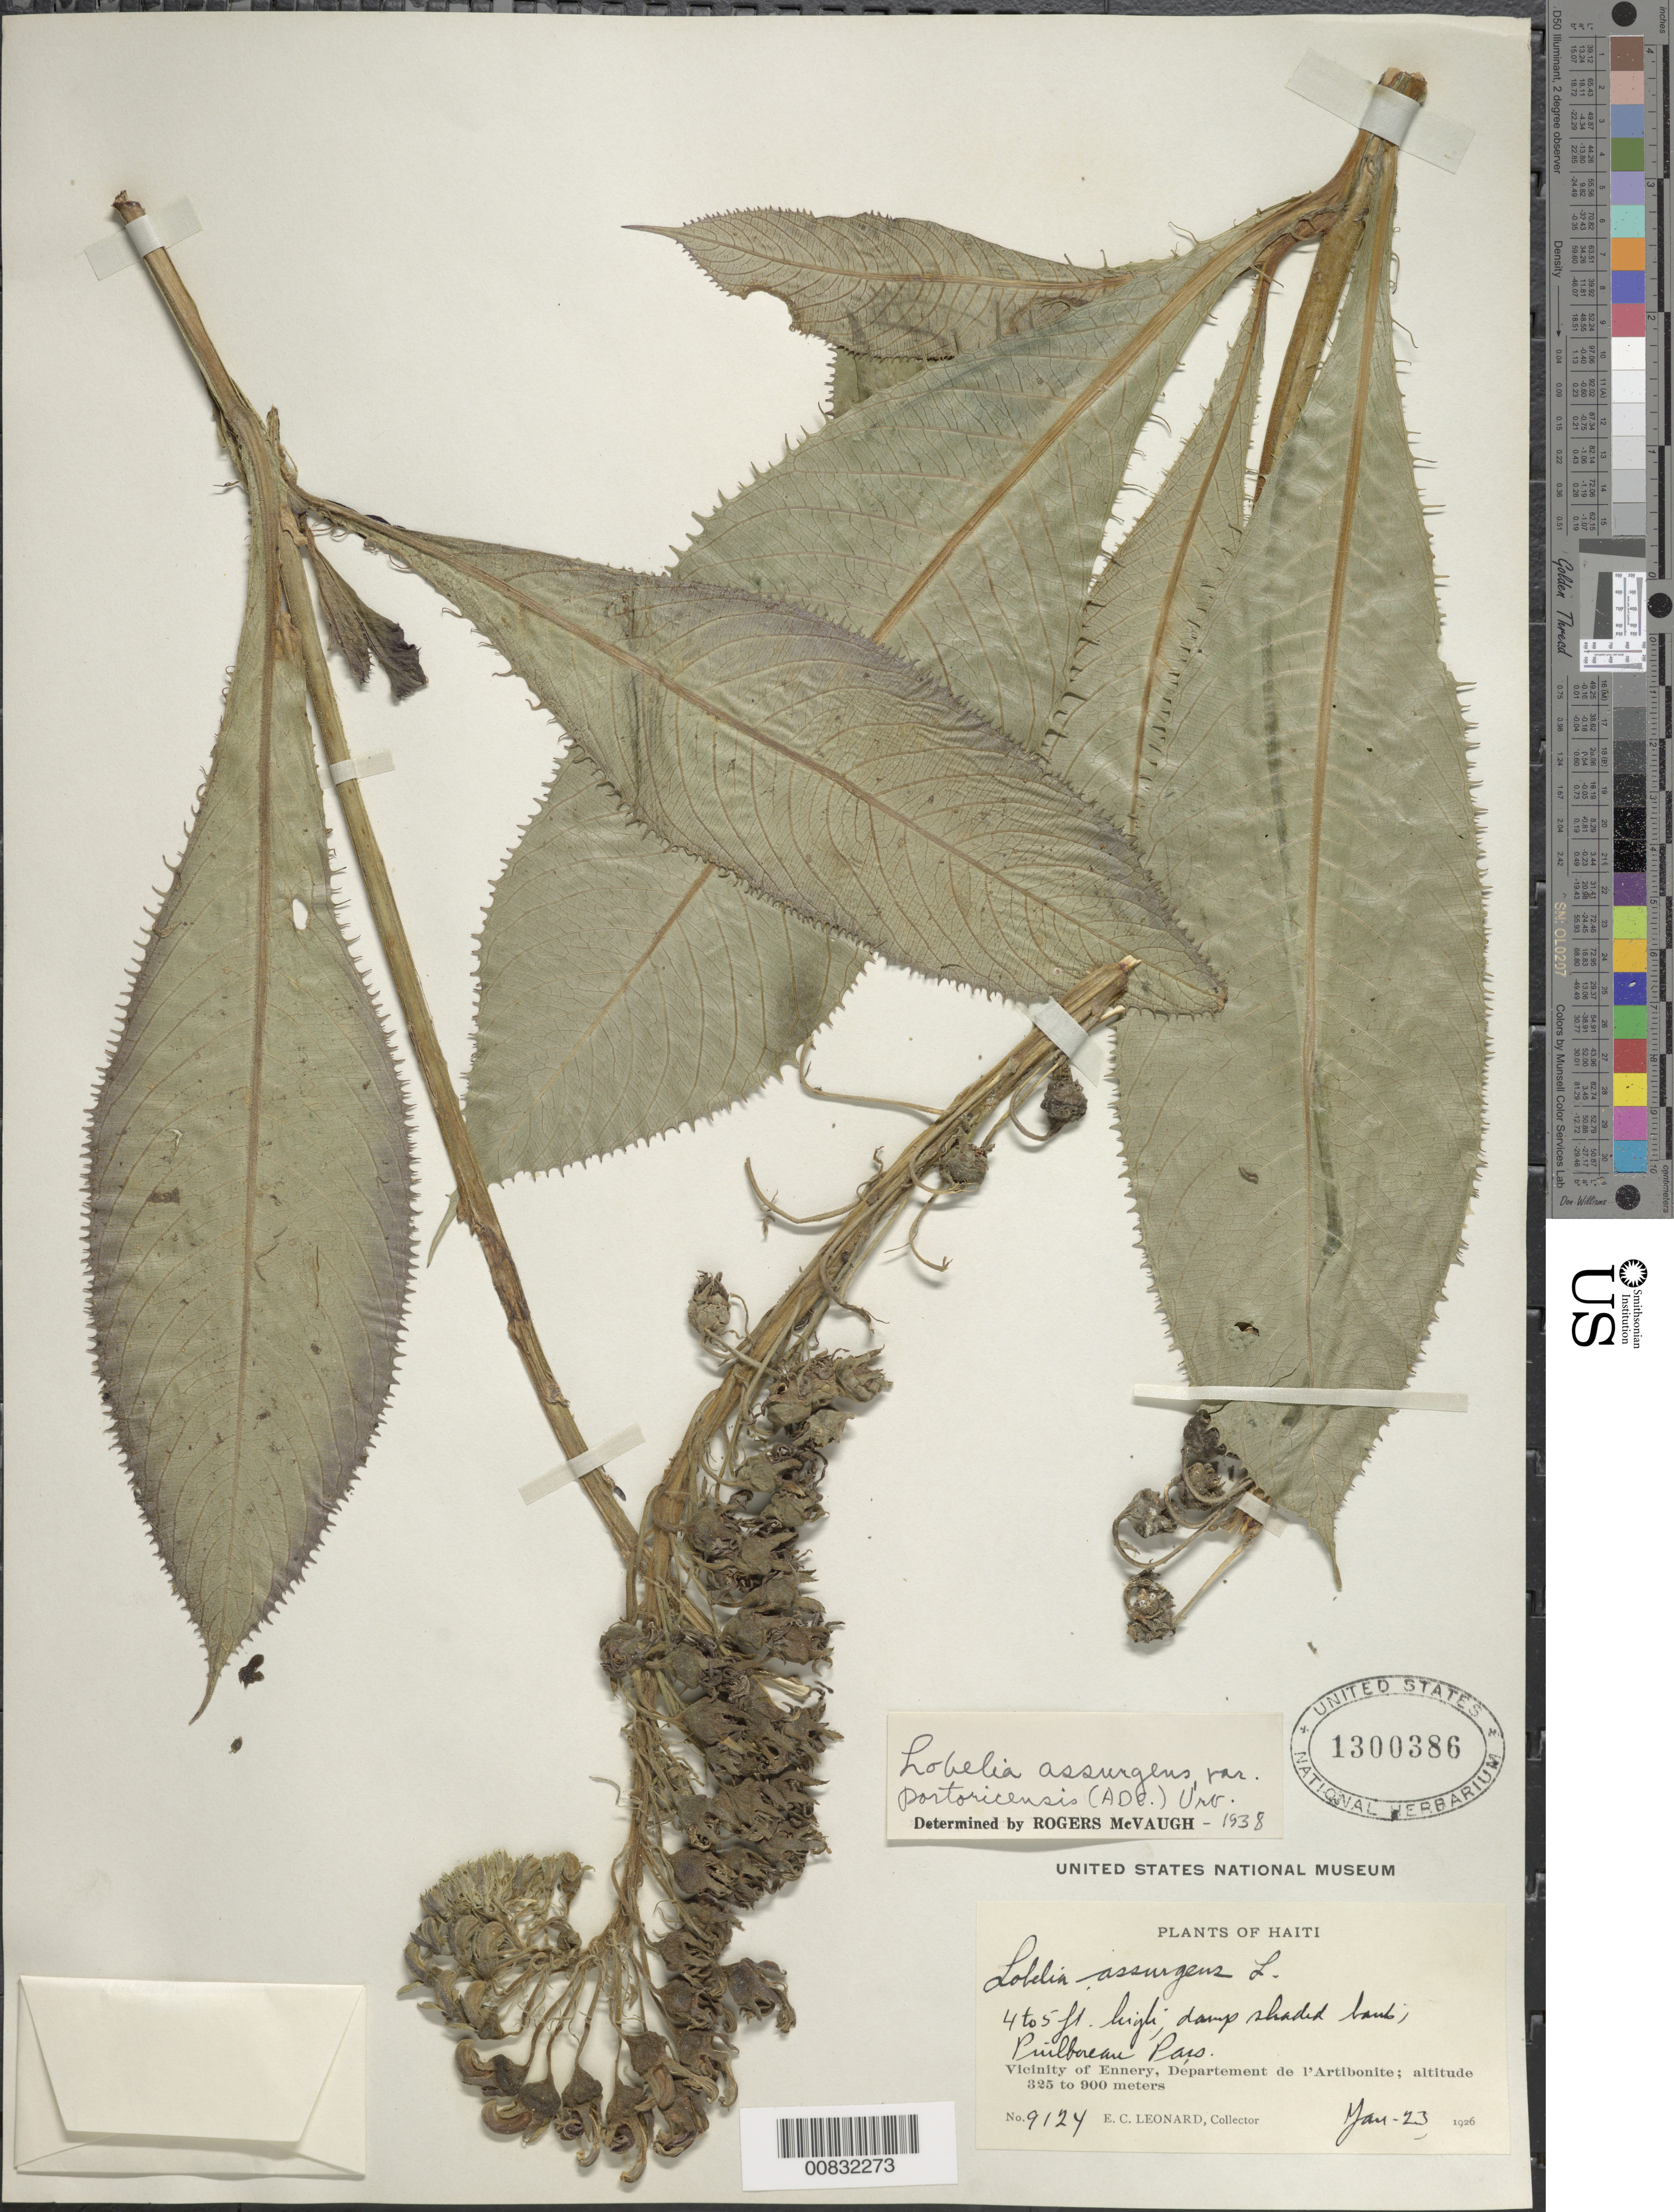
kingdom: Plantae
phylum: Tracheophyta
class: Magnoliopsida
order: Asterales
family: Campanulaceae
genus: Lobelia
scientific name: Lobelia assurgens var. portoricesis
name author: (A. DC.) Urb.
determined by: McVaugh, R.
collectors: E. C. Leonard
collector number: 9124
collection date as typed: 23 Jan 1926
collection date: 1926-01-23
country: Haiti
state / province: Artibonite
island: Hispaniola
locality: Vicinity of Ennery, Puilboreau Pass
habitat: Damp shaded bank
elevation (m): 325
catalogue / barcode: US 1300386